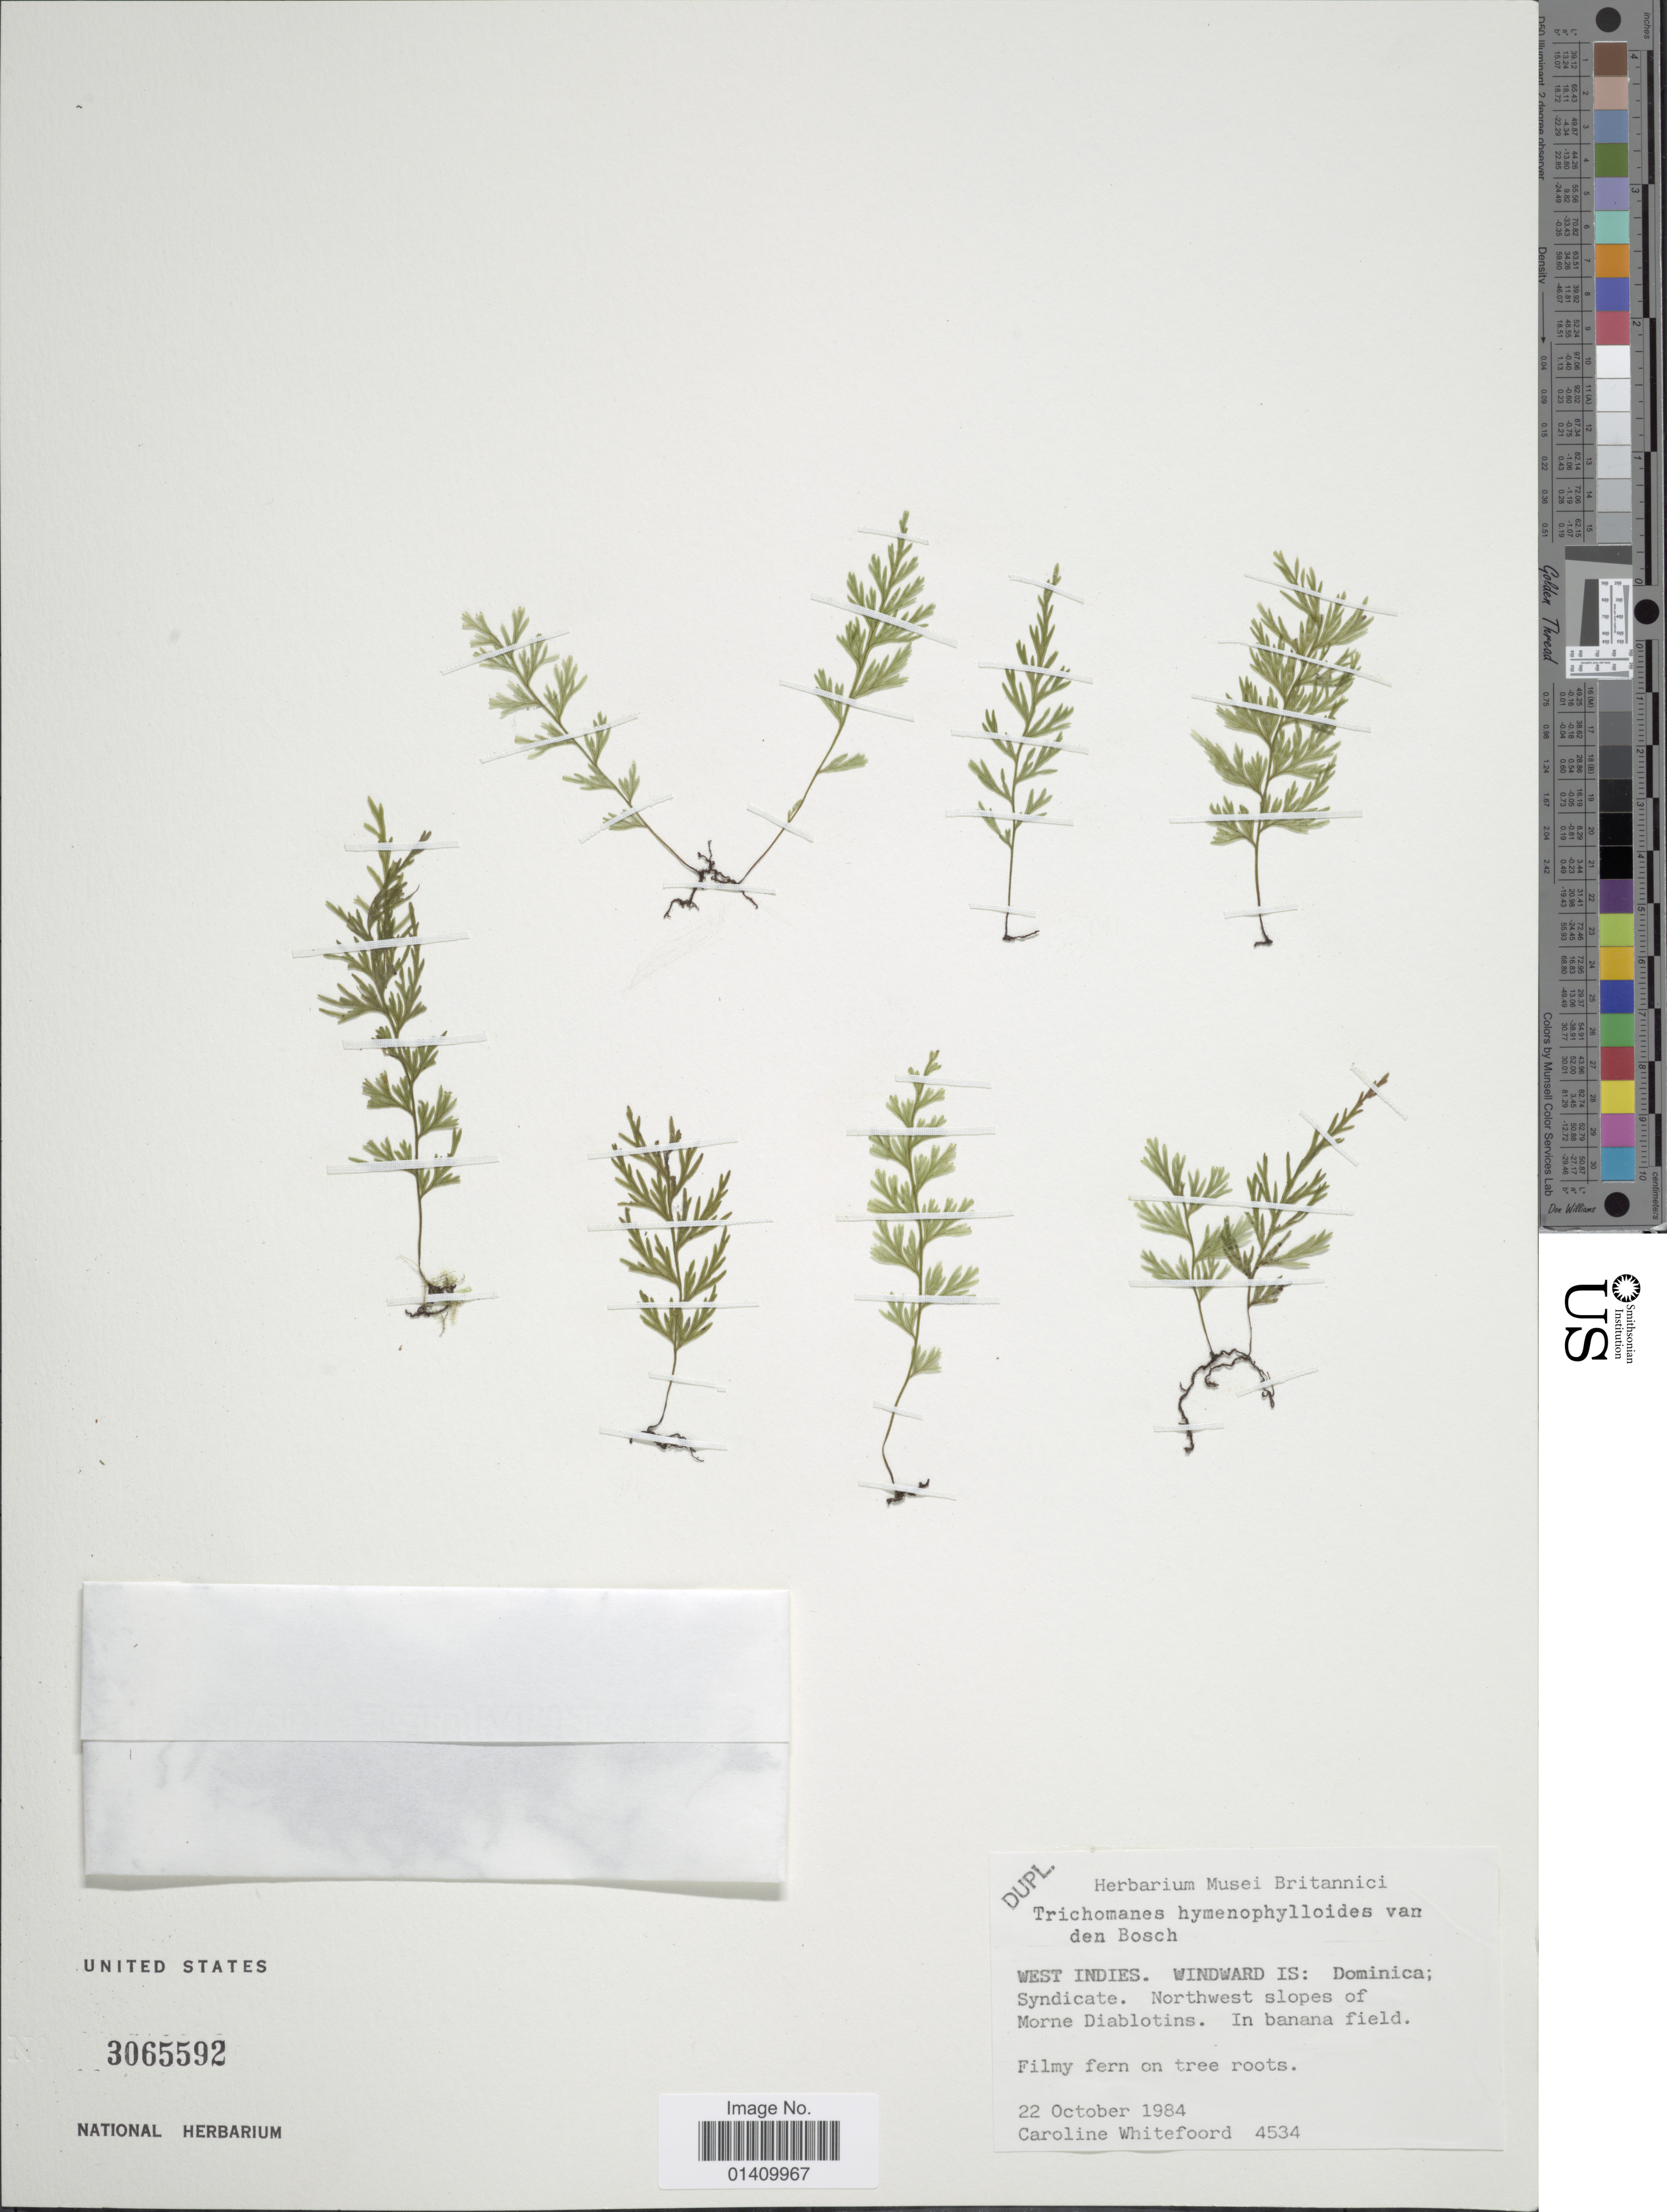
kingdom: Plantae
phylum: Tracheophyta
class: Polypodiopsida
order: Hymenophyllales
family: Hymenophyllaceae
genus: Polyphlebium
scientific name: Polyphlebium hymenophylloides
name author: (Bosch) Ebihara & Dubuisson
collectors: C. Whitefoord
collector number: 4534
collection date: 1984-10-22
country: Dominica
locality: West Indies Windward Is: Dominica Syndicate northwest slopes of Morne Diablotins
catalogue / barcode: US 3065592